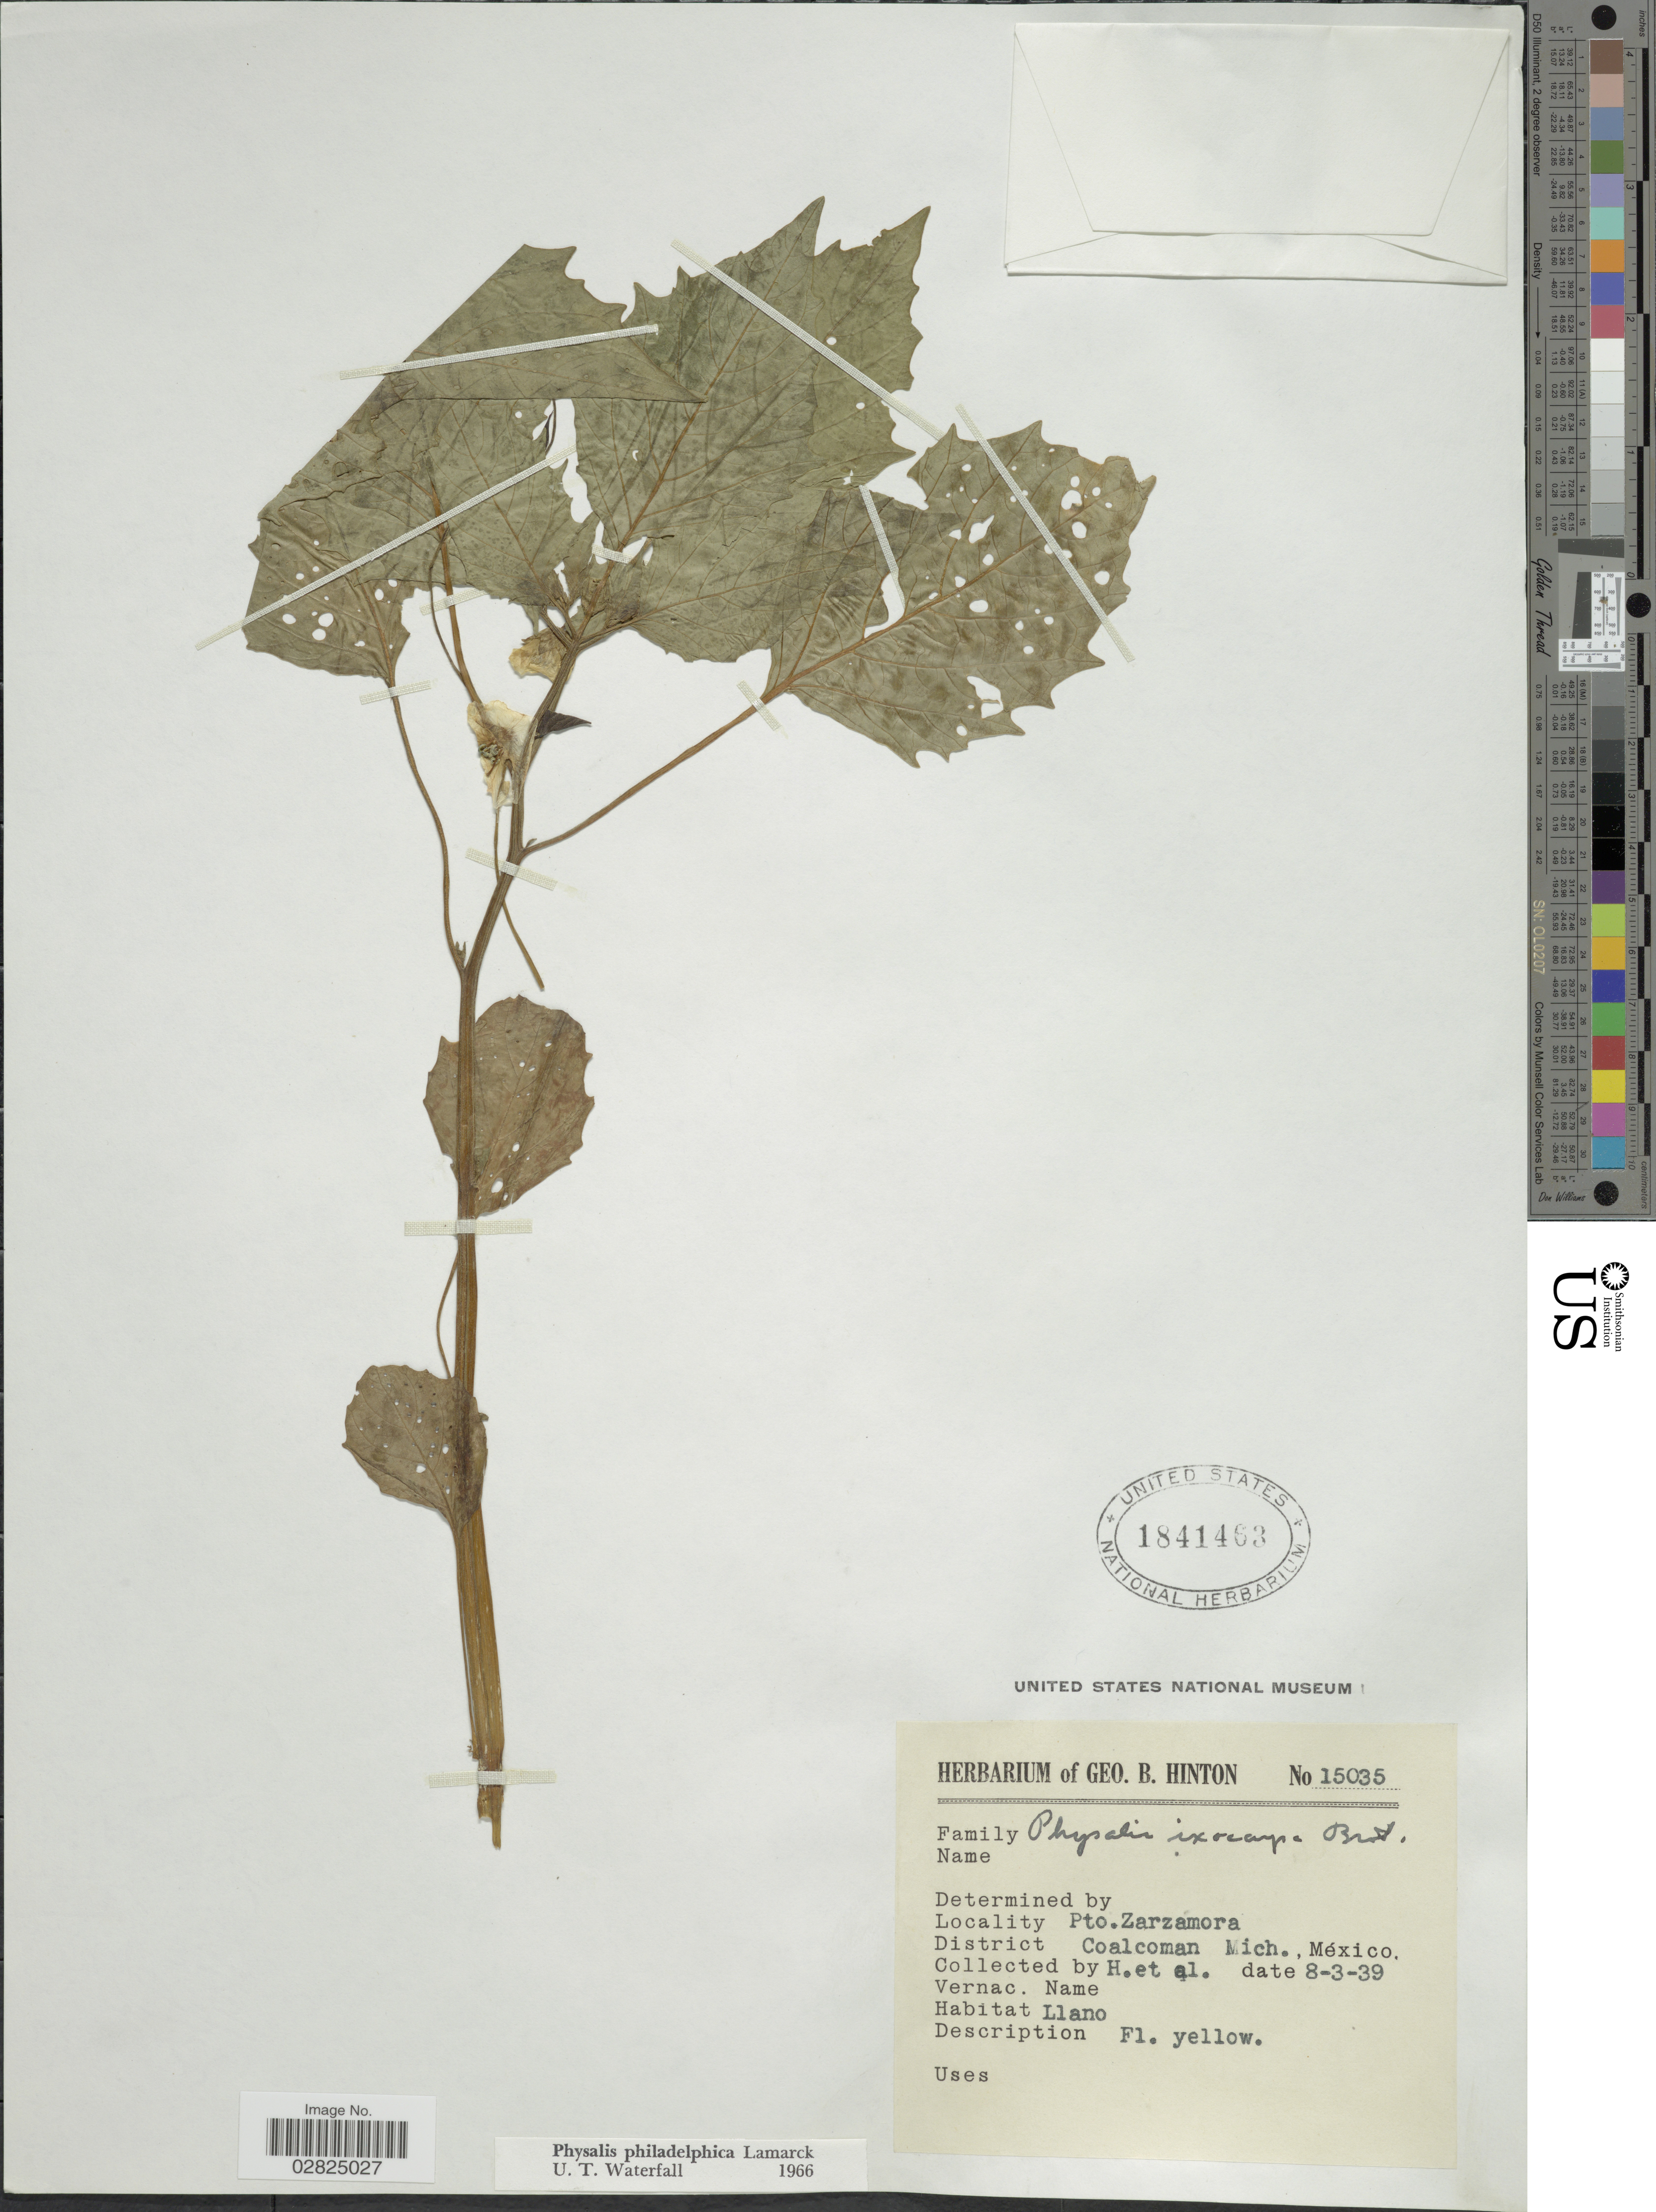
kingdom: Plantae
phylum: Tracheophyta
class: Magnoliopsida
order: Solanales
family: Solanaceae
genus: Physalis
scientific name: Physalis philadelphica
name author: Lam.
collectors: G. B. Hinton & et al.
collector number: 15035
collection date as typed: Transcribed d/m/y: 8/3/39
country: Mexico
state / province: Michoacán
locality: Pto. Zarzamora. District Coalcoman.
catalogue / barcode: US 1841463